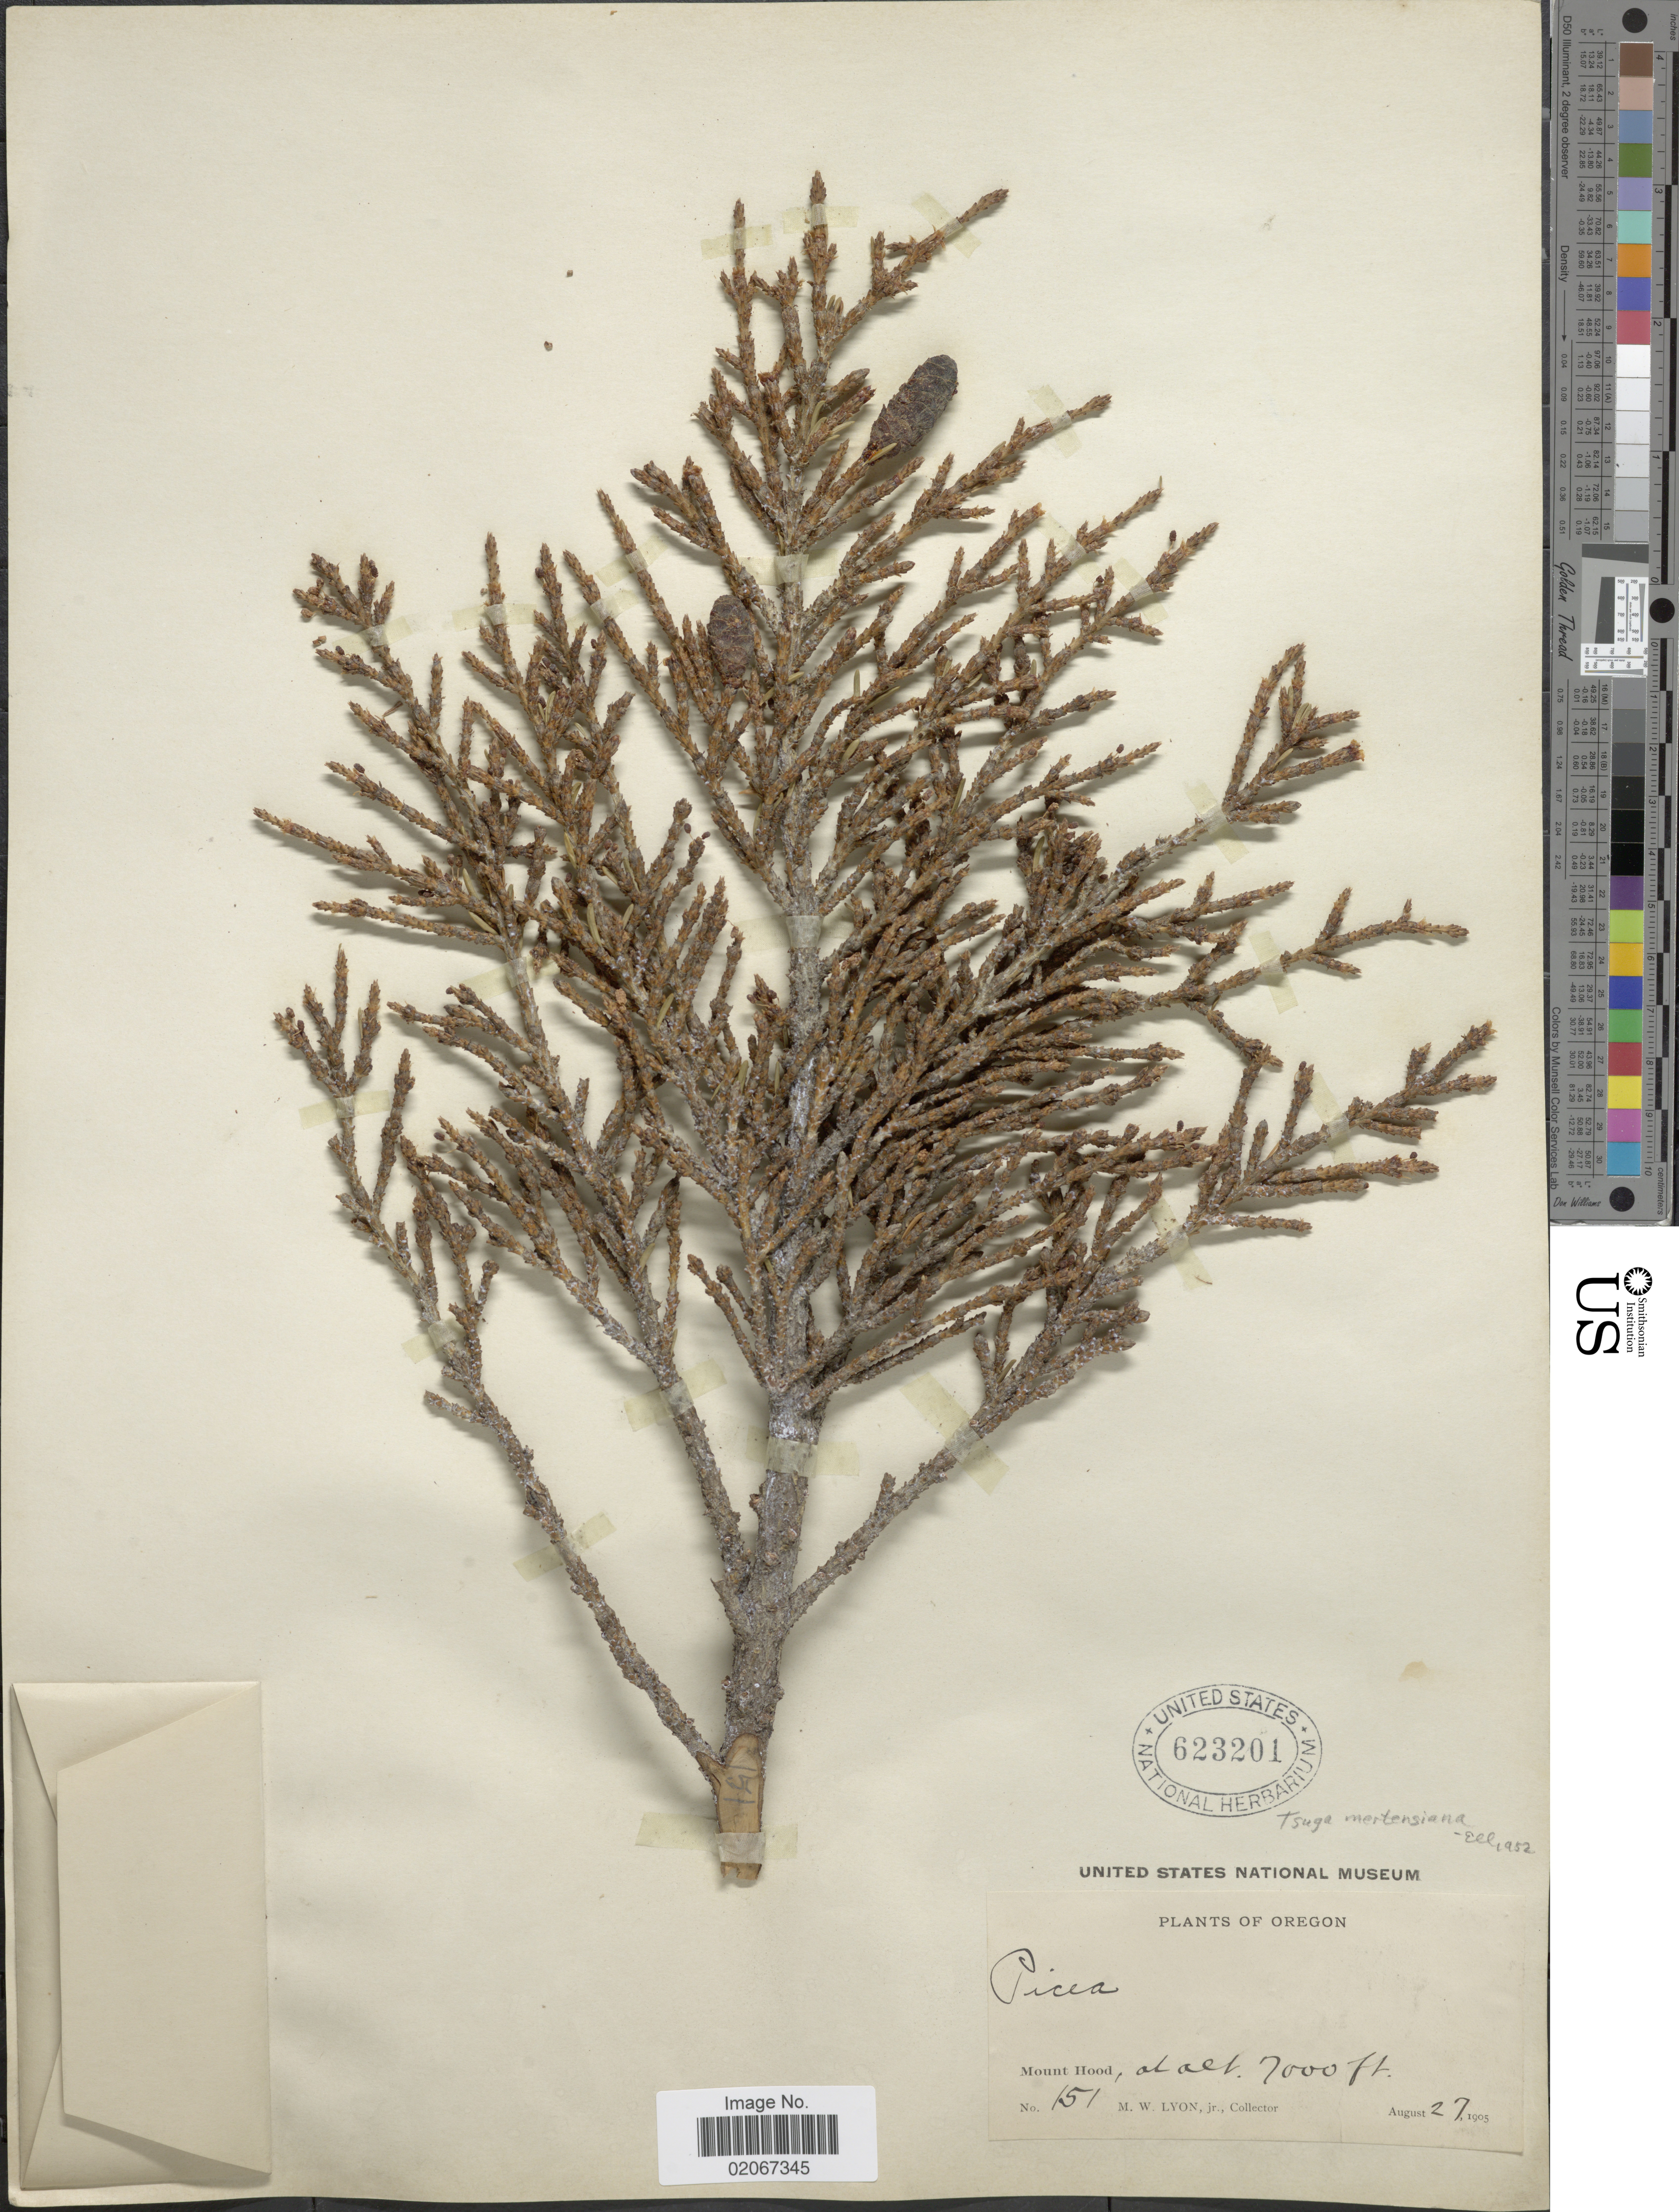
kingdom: Plantae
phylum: Tracheophyta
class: Pinopsida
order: Pinales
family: Pinaceae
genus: Tsuga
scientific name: Tsuga mertensiana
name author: (Bong.) Carrière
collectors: M. Lyon Jr.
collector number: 151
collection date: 1905-08-27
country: United States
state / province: Oregon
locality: Mount Hood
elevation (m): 2134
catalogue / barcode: US 623201